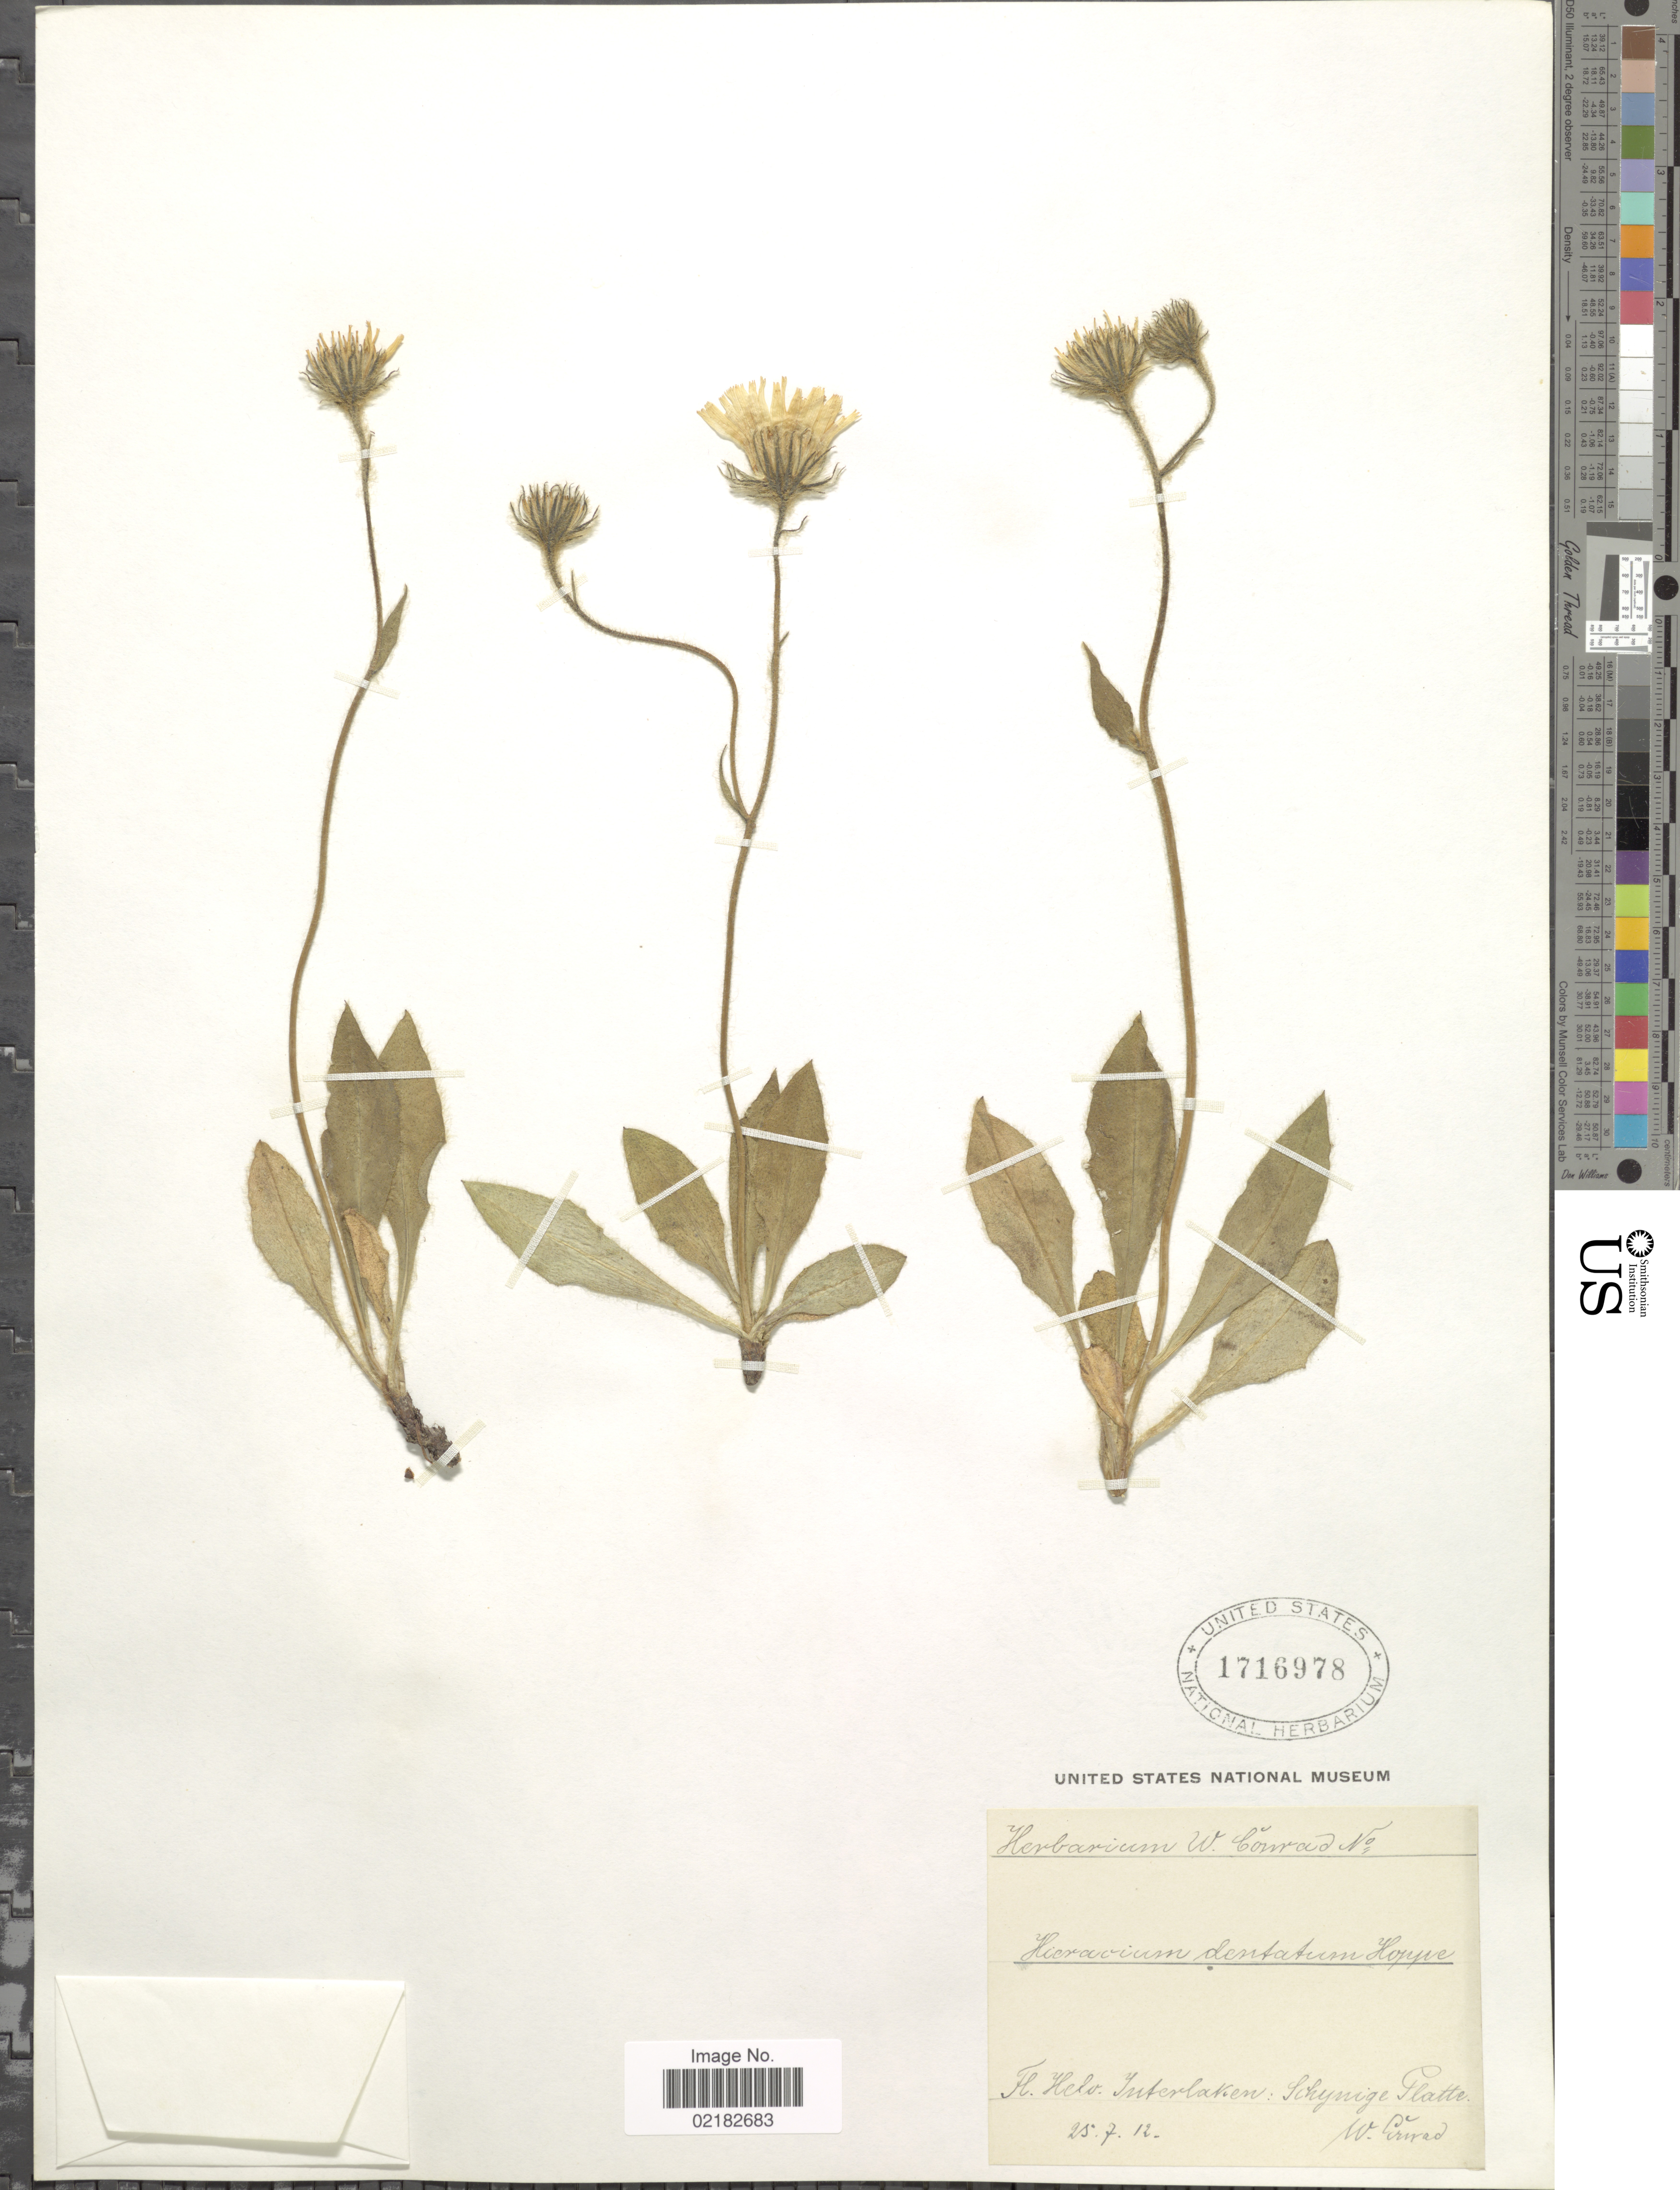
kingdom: Plantae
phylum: Tracheophyta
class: Magnoliopsida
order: Asterales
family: Asteraceae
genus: Hieracium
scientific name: Hieracium dentatum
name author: Hoppe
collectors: W. Conrad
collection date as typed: Transcribed d/m/y: 25/7/12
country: Switzerland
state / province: Bern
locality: Fl. Helv. Interlaken: Schynige Platte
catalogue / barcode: US 1716978